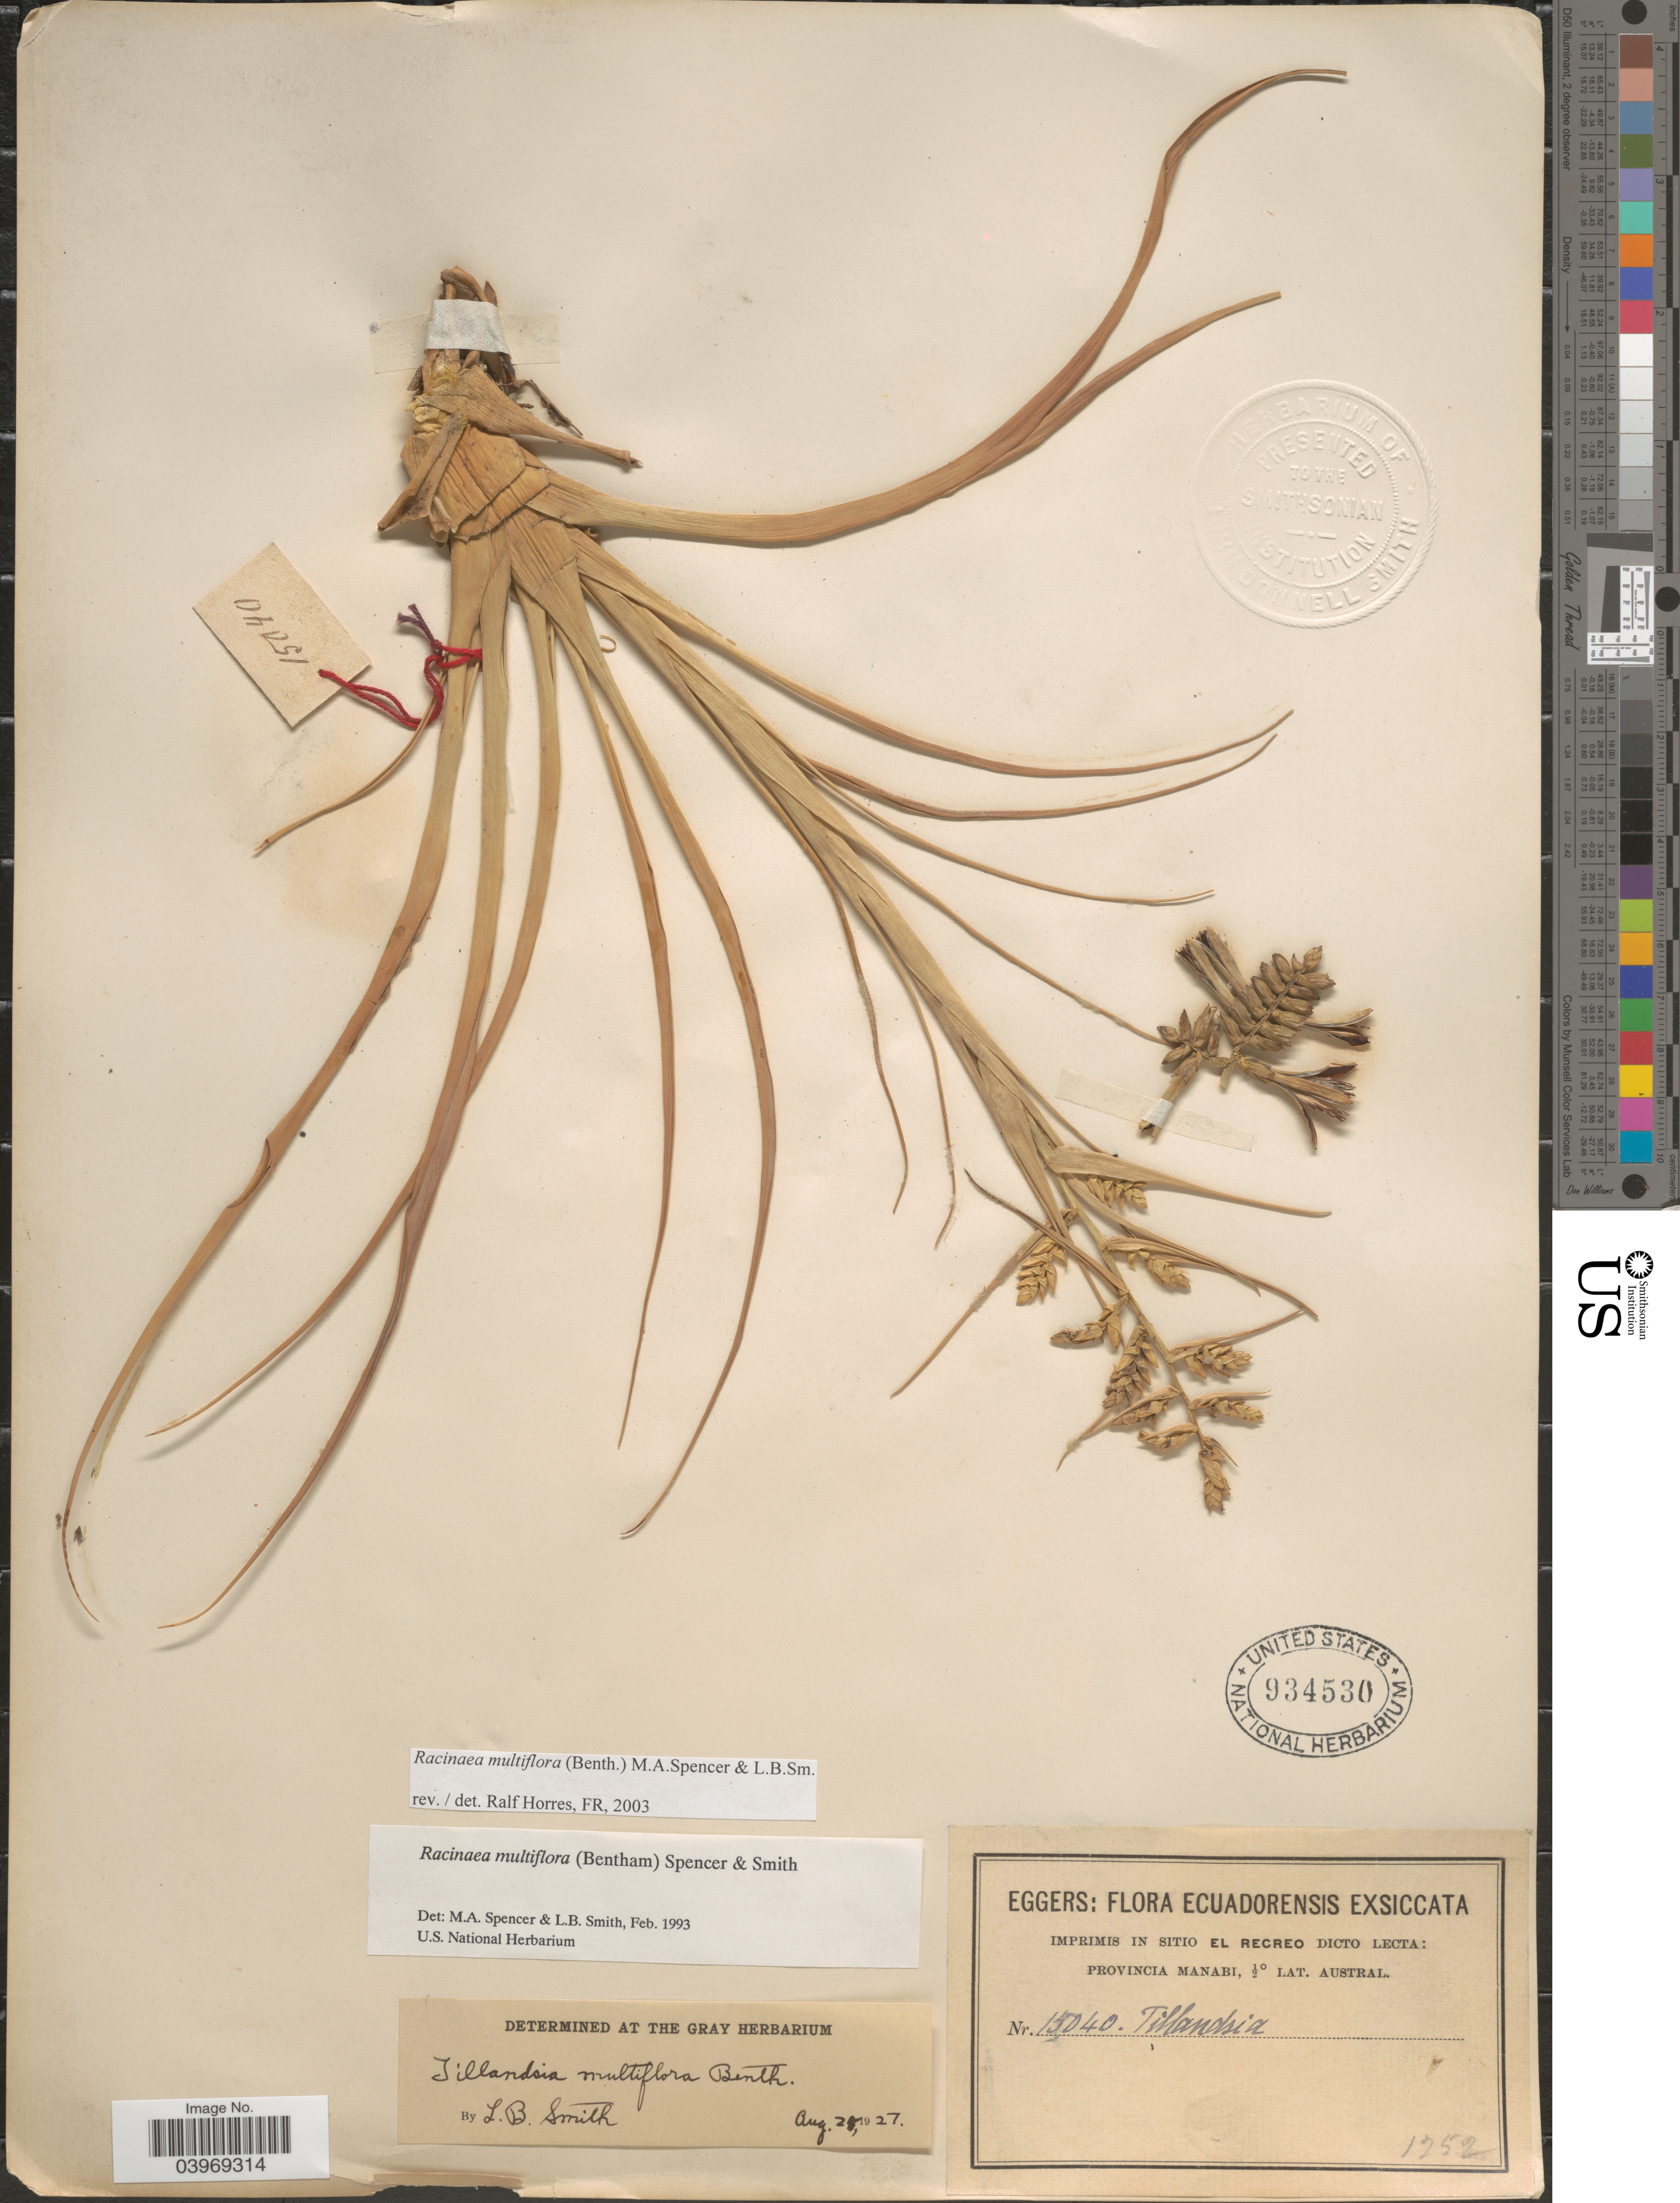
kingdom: Plantae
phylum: Tracheophyta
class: Liliopsida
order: Poales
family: Bromeliaceae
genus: Racinaea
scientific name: Racinaea multiflora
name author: (Benth.) M.A. Spencer & L.B. Sm.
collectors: -. Eggers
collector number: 15040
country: Ecuador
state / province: Manabí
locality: Imprimis in sitio el Recreo dicto lecta.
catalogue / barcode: US 934530